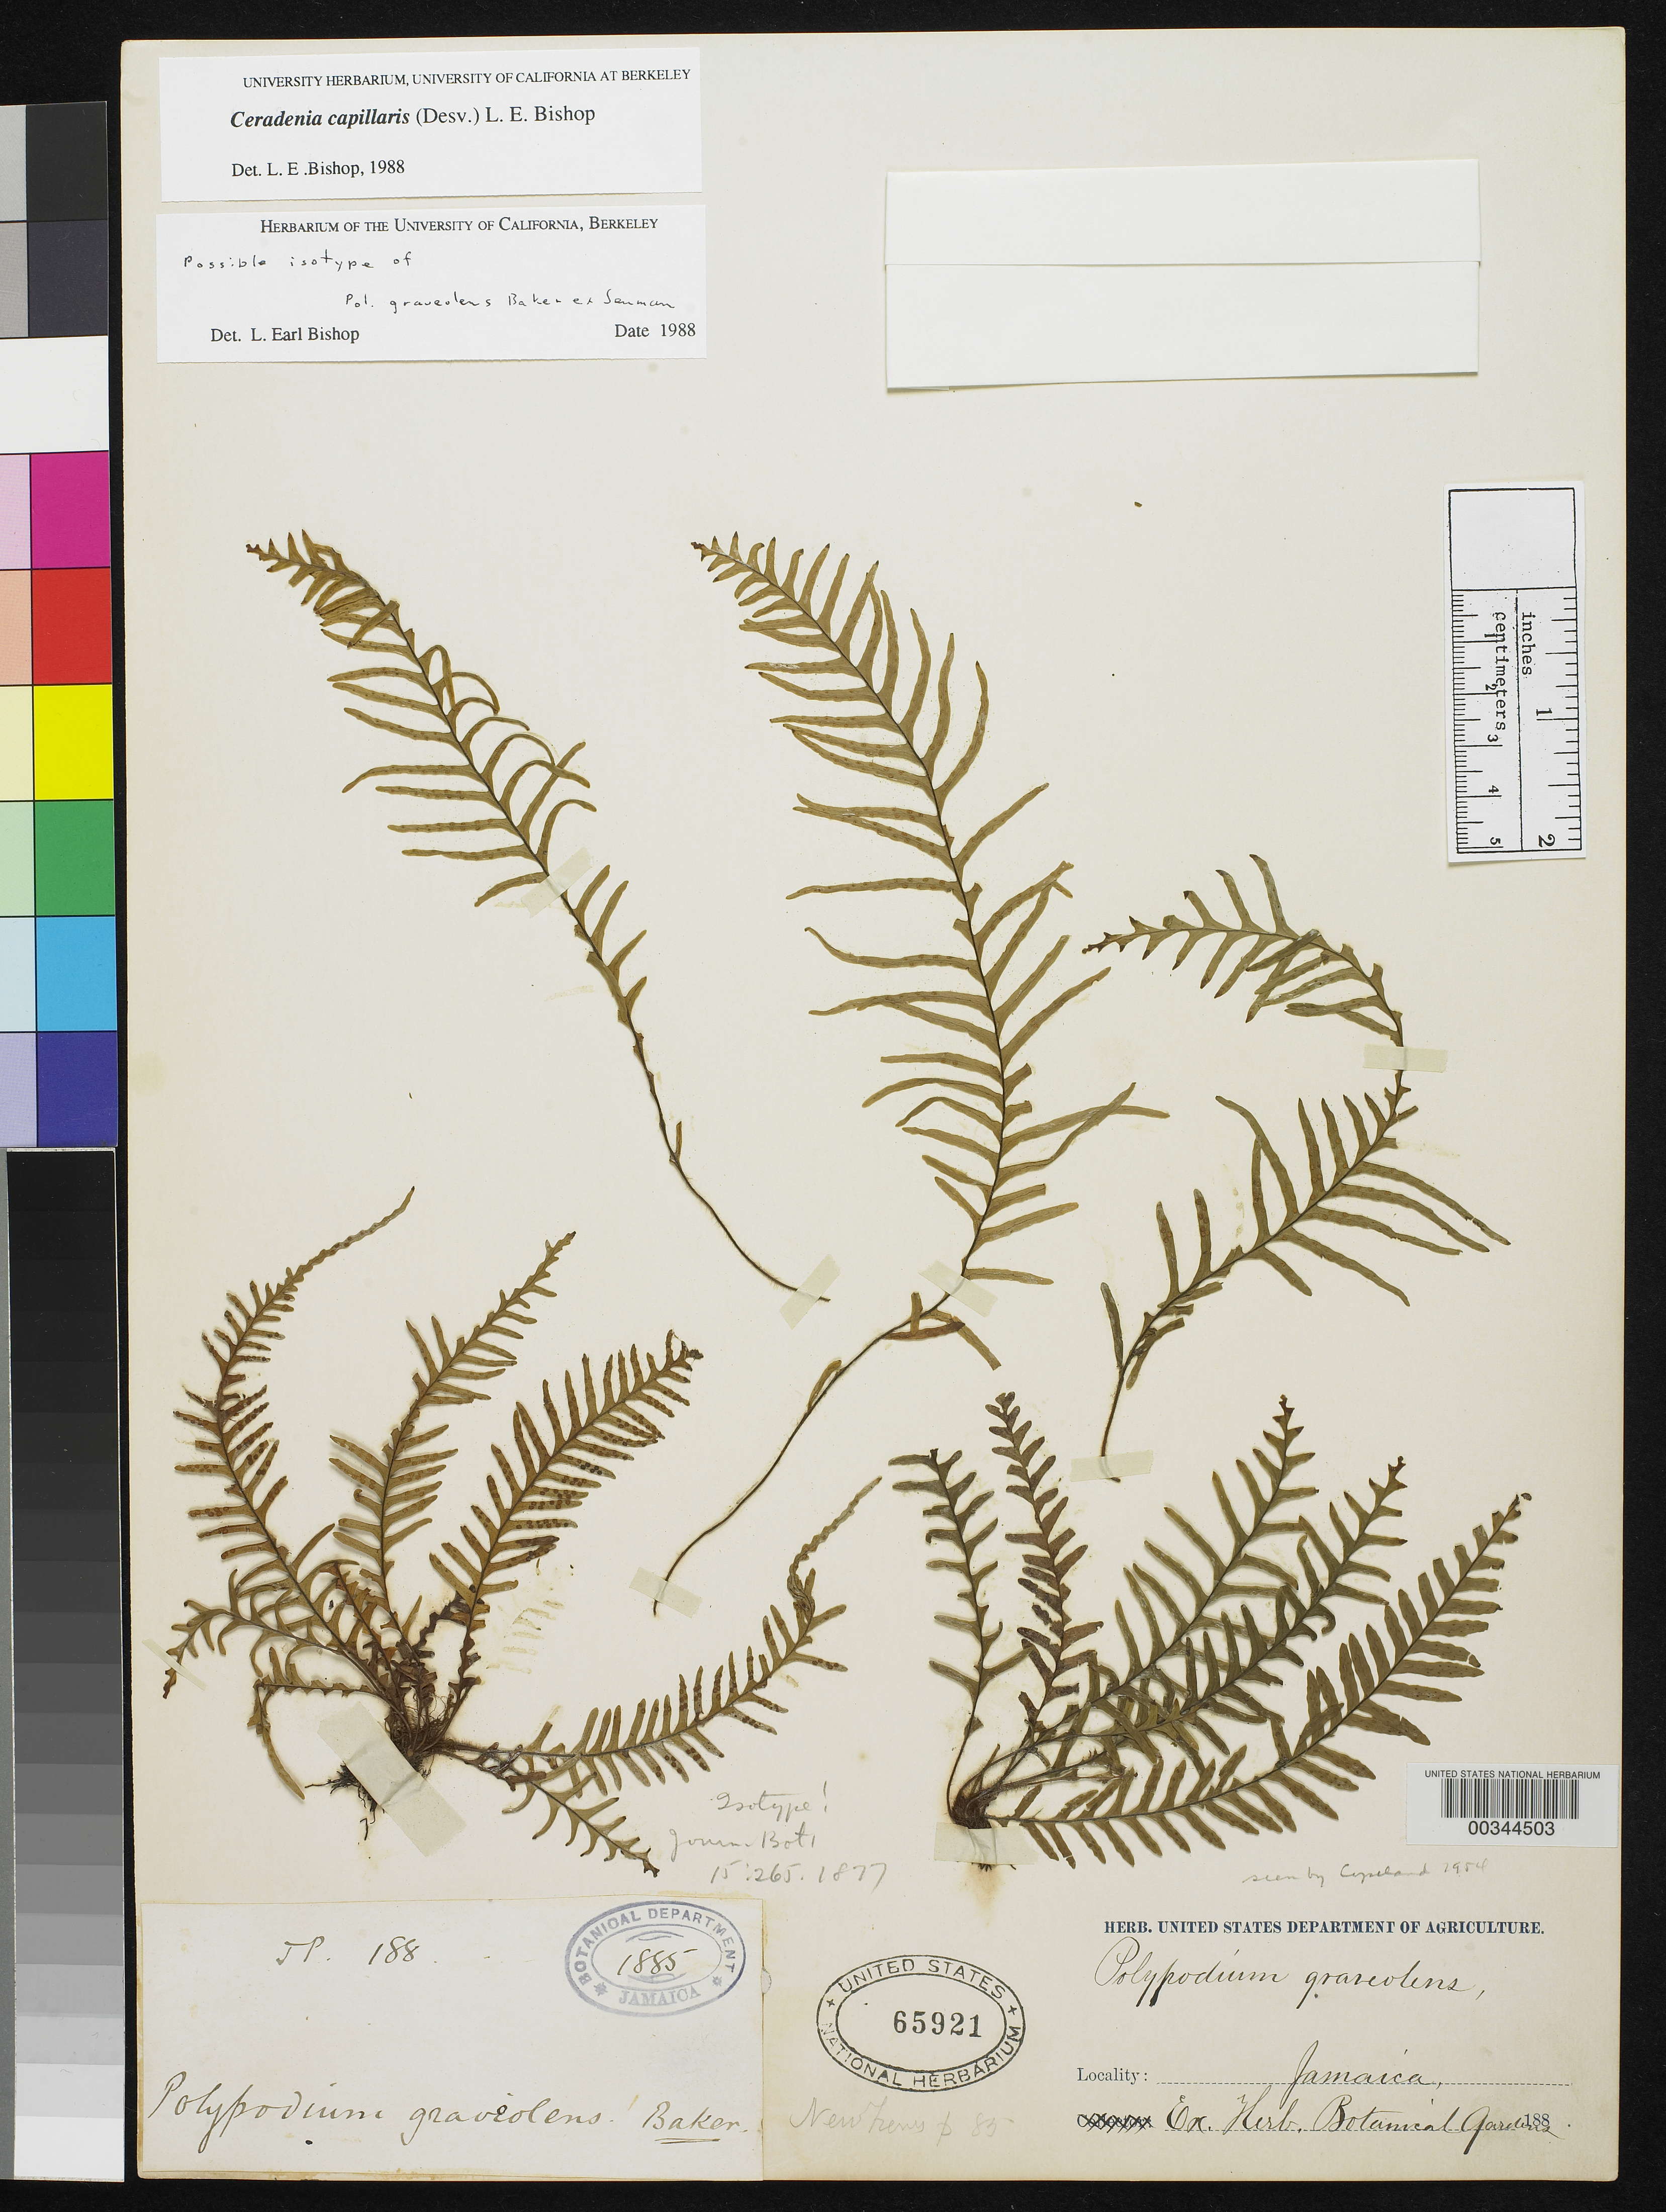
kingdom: Plantae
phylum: Tracheophyta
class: Polypodiopsida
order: Polypodiales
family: Polypodiaceae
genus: Polypodium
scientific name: Polypodium graveolens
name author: Baker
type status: Isotype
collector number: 188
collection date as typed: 188-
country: Jamaica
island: Greater Antilles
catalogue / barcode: US 65921